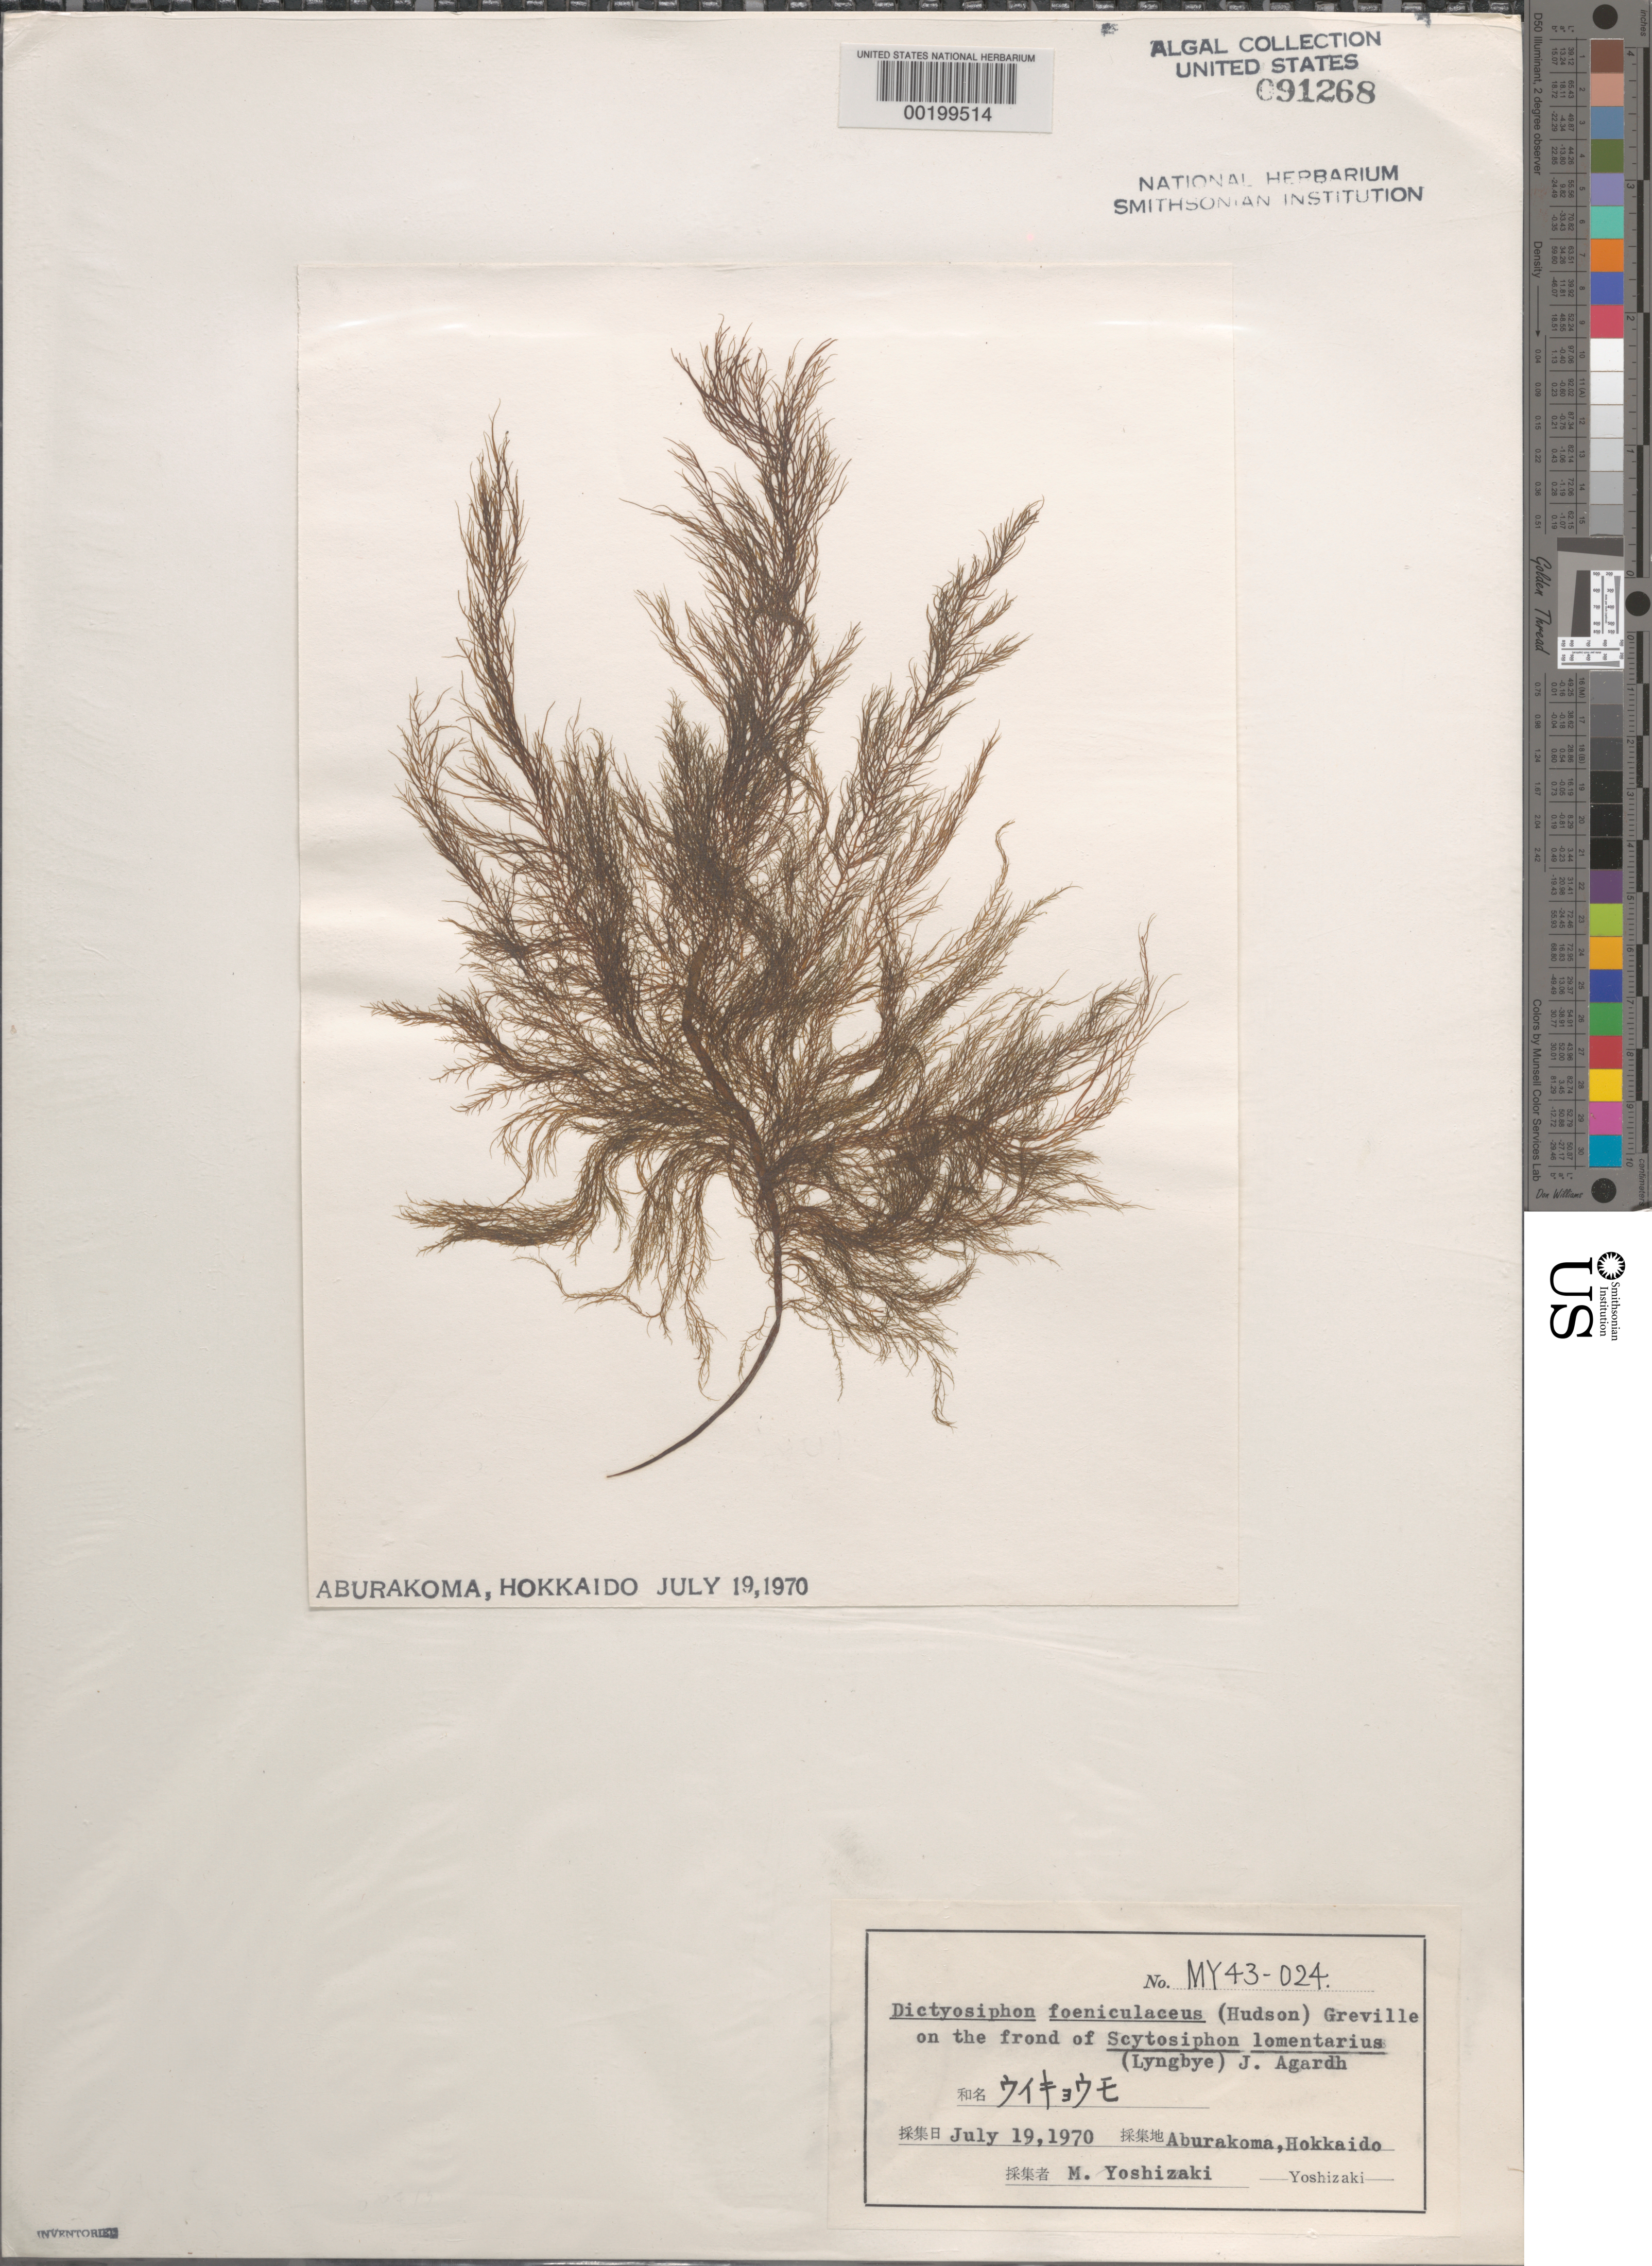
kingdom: Chromista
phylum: Ochrophyta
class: Phaeophyceae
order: Dictyosiphonales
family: Dictyosiphonaceae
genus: Dictyosiphon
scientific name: Dictyosiphon foeniculaceus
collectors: M. Yoshizaki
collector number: My 43-024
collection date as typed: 19 Jul 1970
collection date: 1970-07-19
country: Japan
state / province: Hokkaido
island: Hokkaido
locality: Aburakoma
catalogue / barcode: US 91268